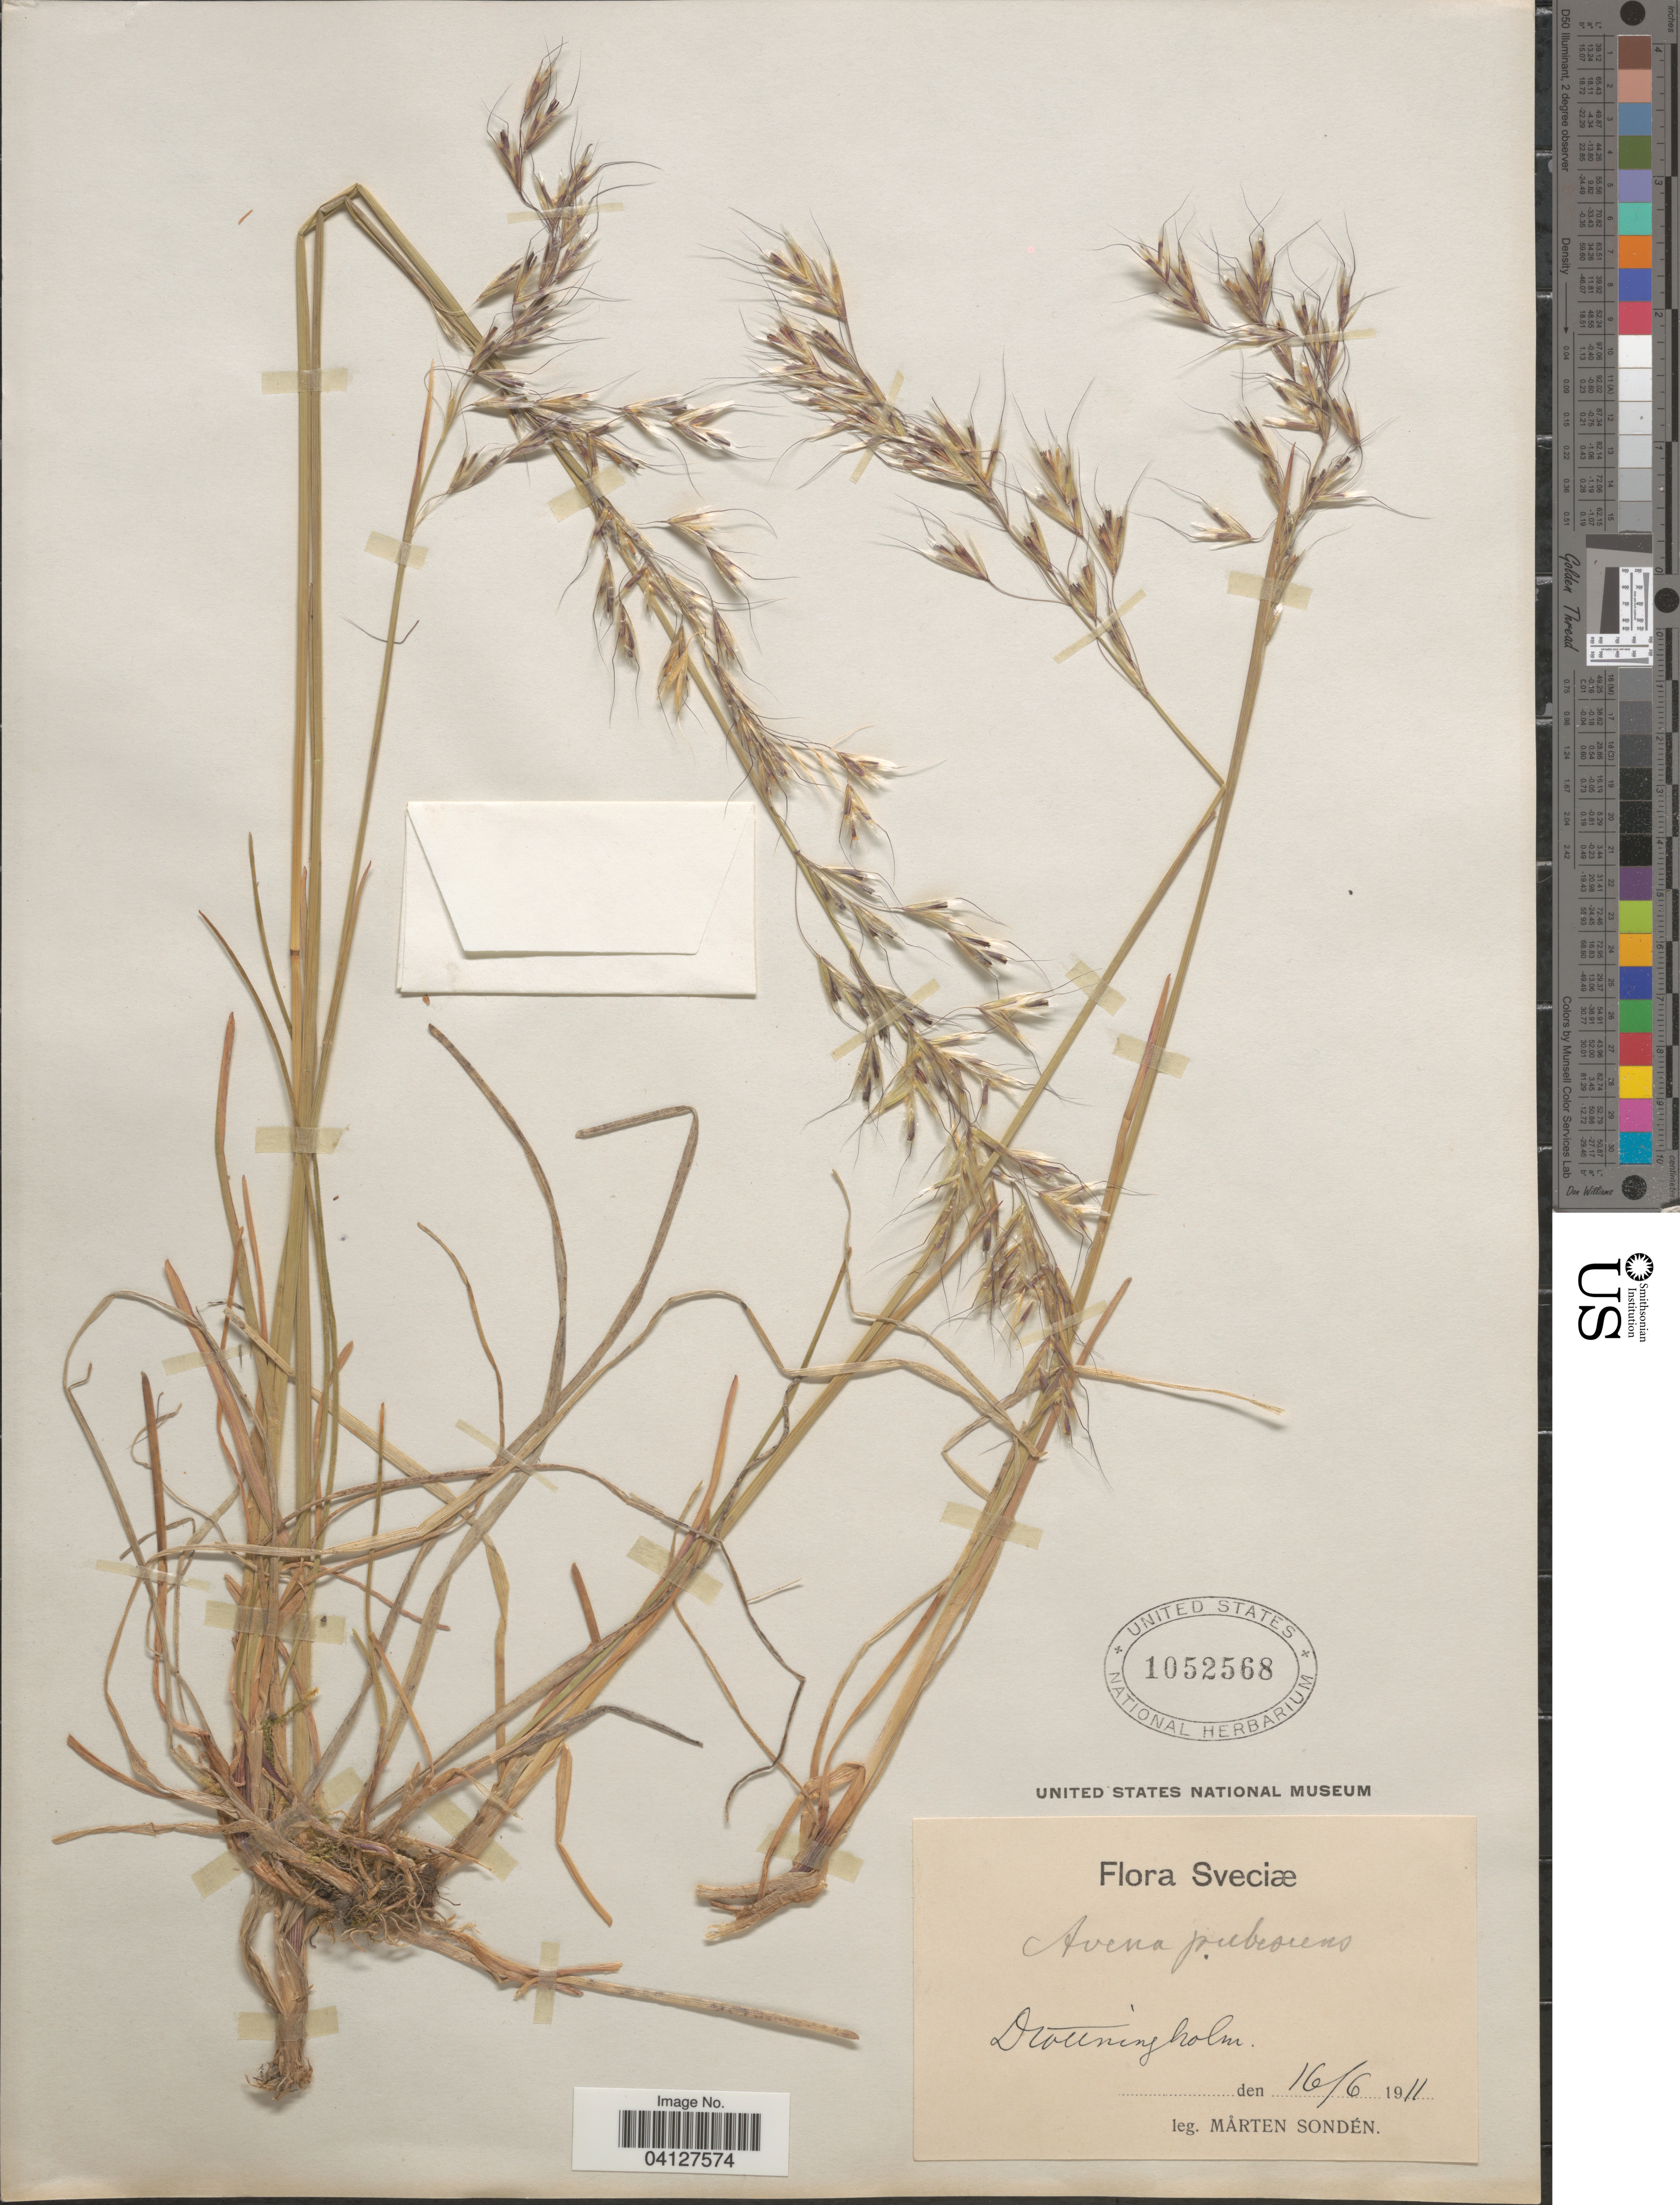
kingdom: Plantae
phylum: Tracheophyta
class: Liliopsida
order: Poales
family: Poaceae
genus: Avena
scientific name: Avena pubescens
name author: Huds.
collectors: M. Sondén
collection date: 1911-06-16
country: Sweden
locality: Sveciæ. Drottningholm.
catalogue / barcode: US 1052568